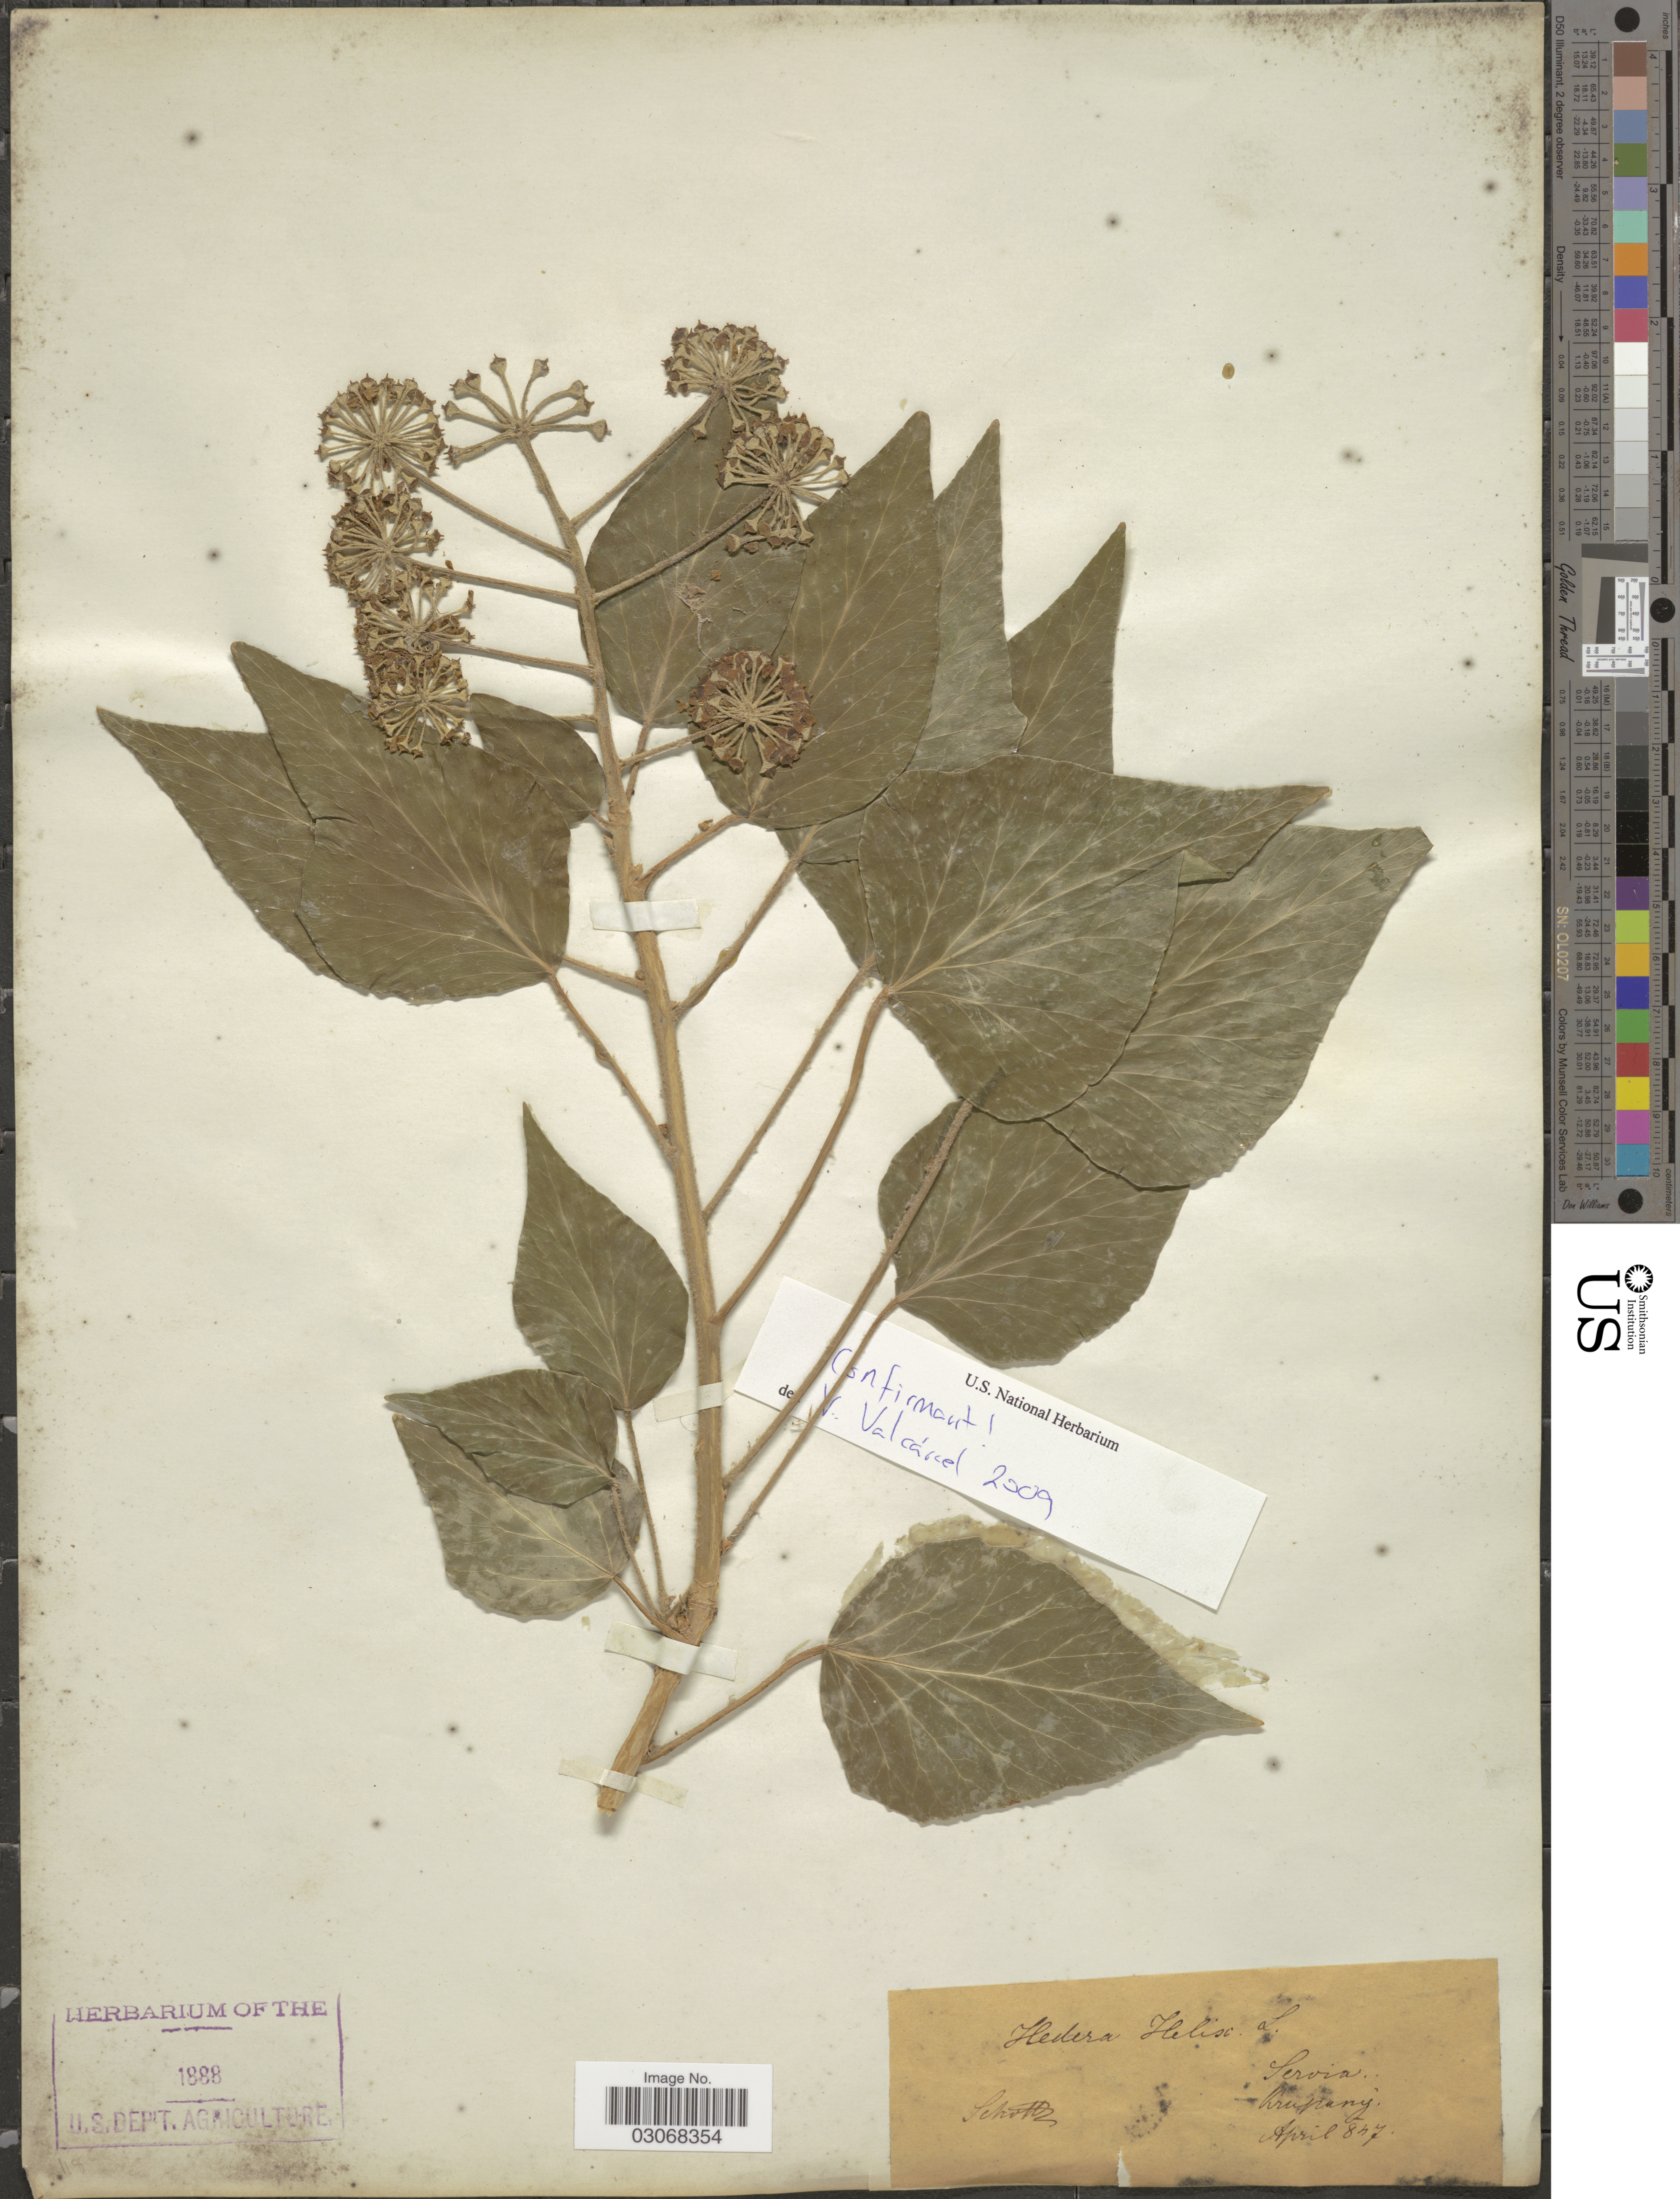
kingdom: Plantae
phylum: Tracheophyta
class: Magnoliopsida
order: Apiales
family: Araliaceae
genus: Hedera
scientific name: Hedera helix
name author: L.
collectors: -. Schottz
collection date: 1837-04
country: Serbia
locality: Servia, Krupany.